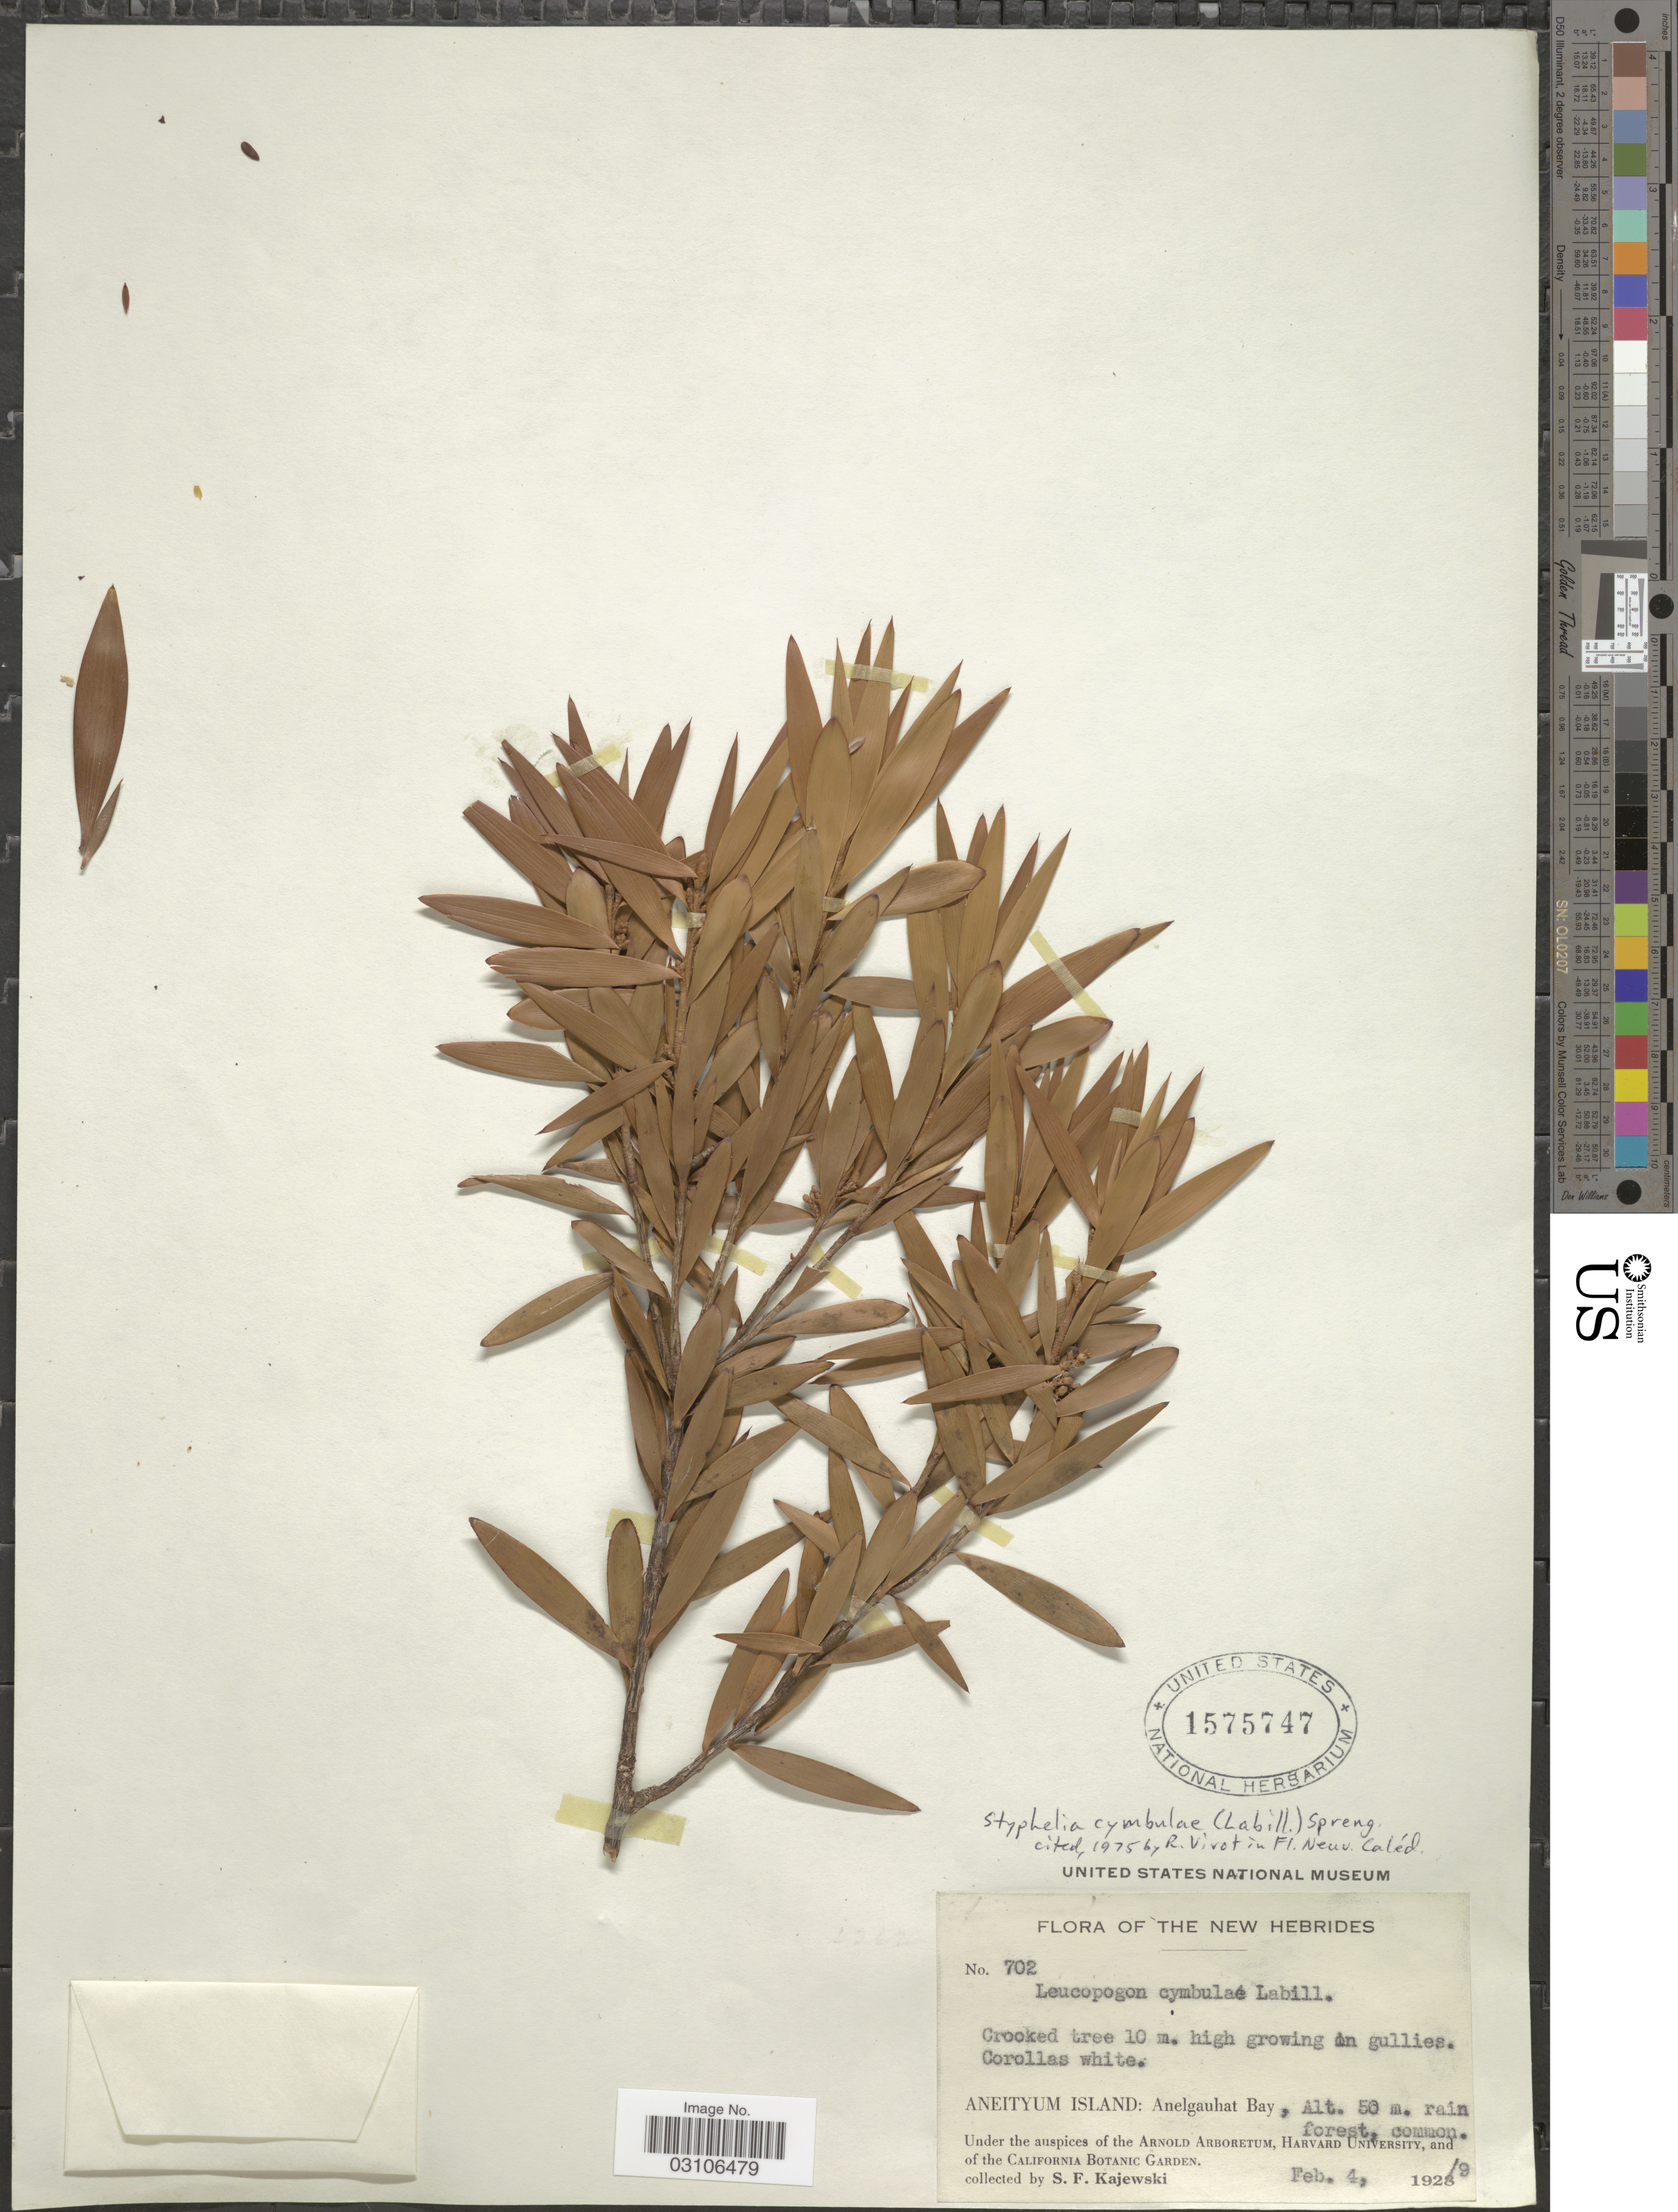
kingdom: Plantae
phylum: Tracheophyta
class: Magnoliopsida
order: Ericales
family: Ericaceae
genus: Styphelia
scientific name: Styphelia cymbulae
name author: (Labill.) Spreng.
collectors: S. Kajewski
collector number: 702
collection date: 1929-02-04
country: Vanuatu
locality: New Hebrides. Aneityum Island: Anelgauhat Bay.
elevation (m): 50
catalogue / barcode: US 1575747